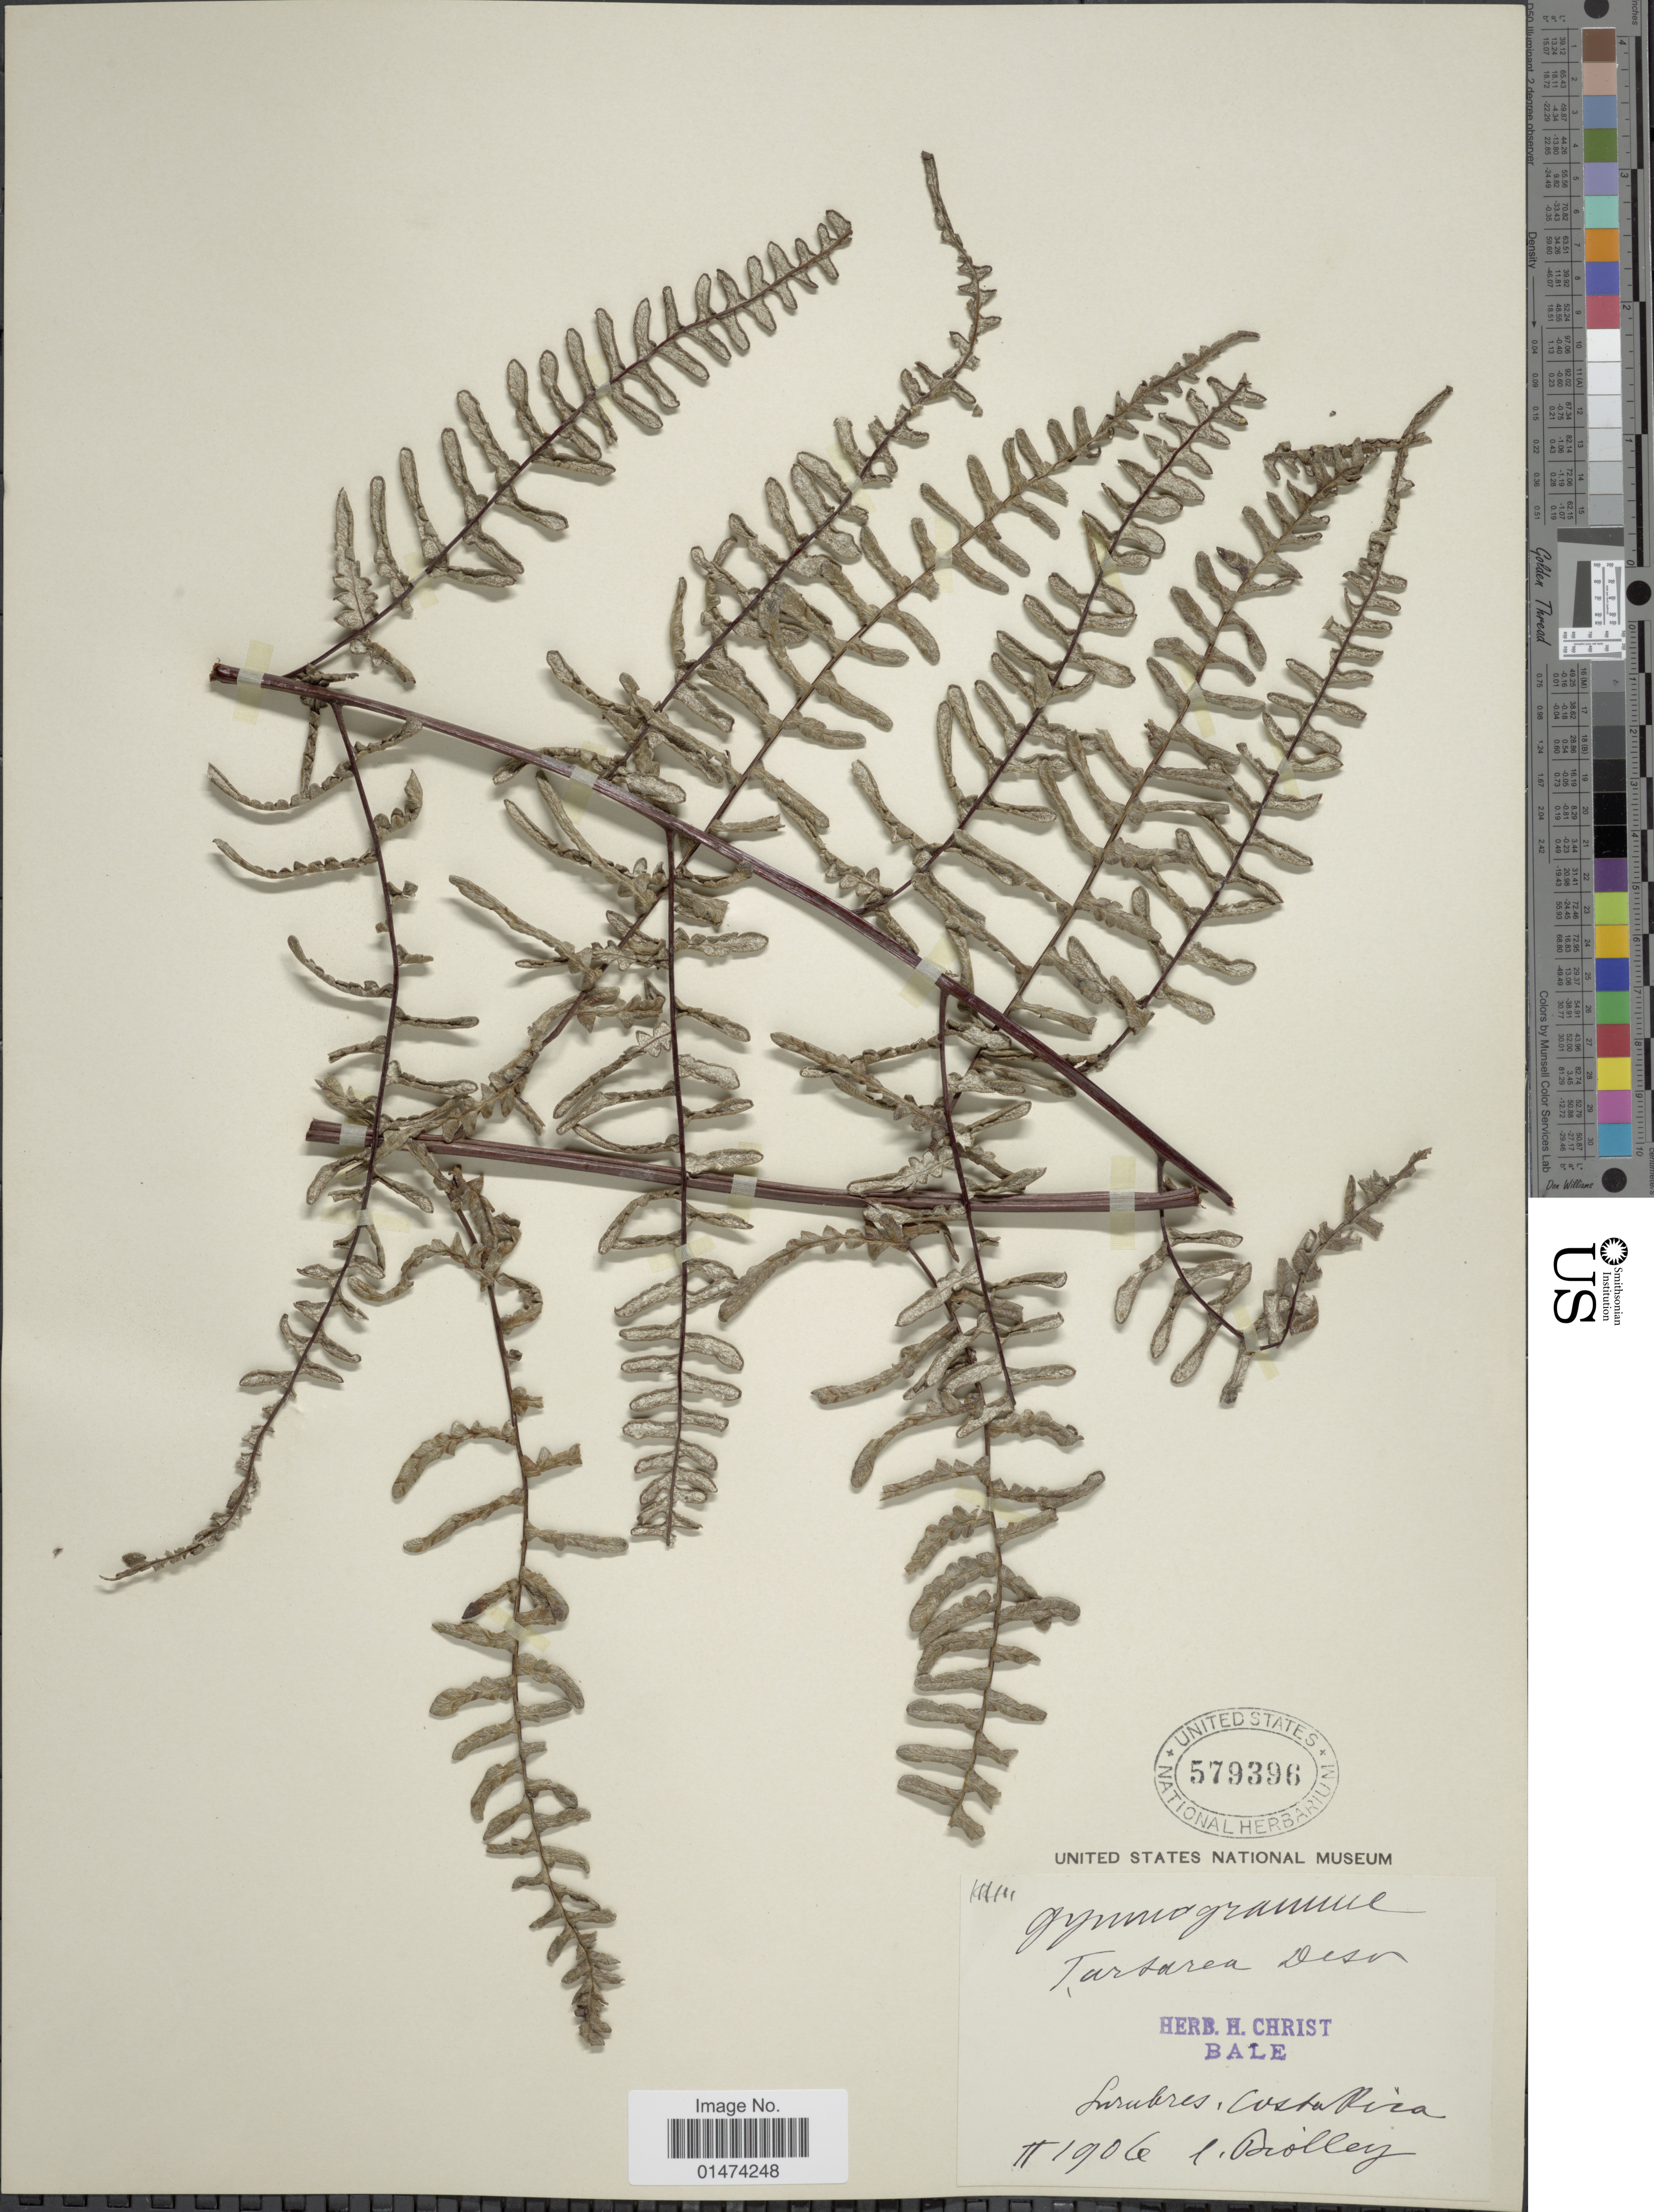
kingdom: Plantae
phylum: Tracheophyta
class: Polypodiopsida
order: Polypodiales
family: Pteridaceae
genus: Pityrogramma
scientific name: Pityrogramma tartarea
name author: (Cav.) Maxon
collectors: Biolley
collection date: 1906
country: Costa Rica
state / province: Puntarenas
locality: Surubres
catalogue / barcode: US 579396